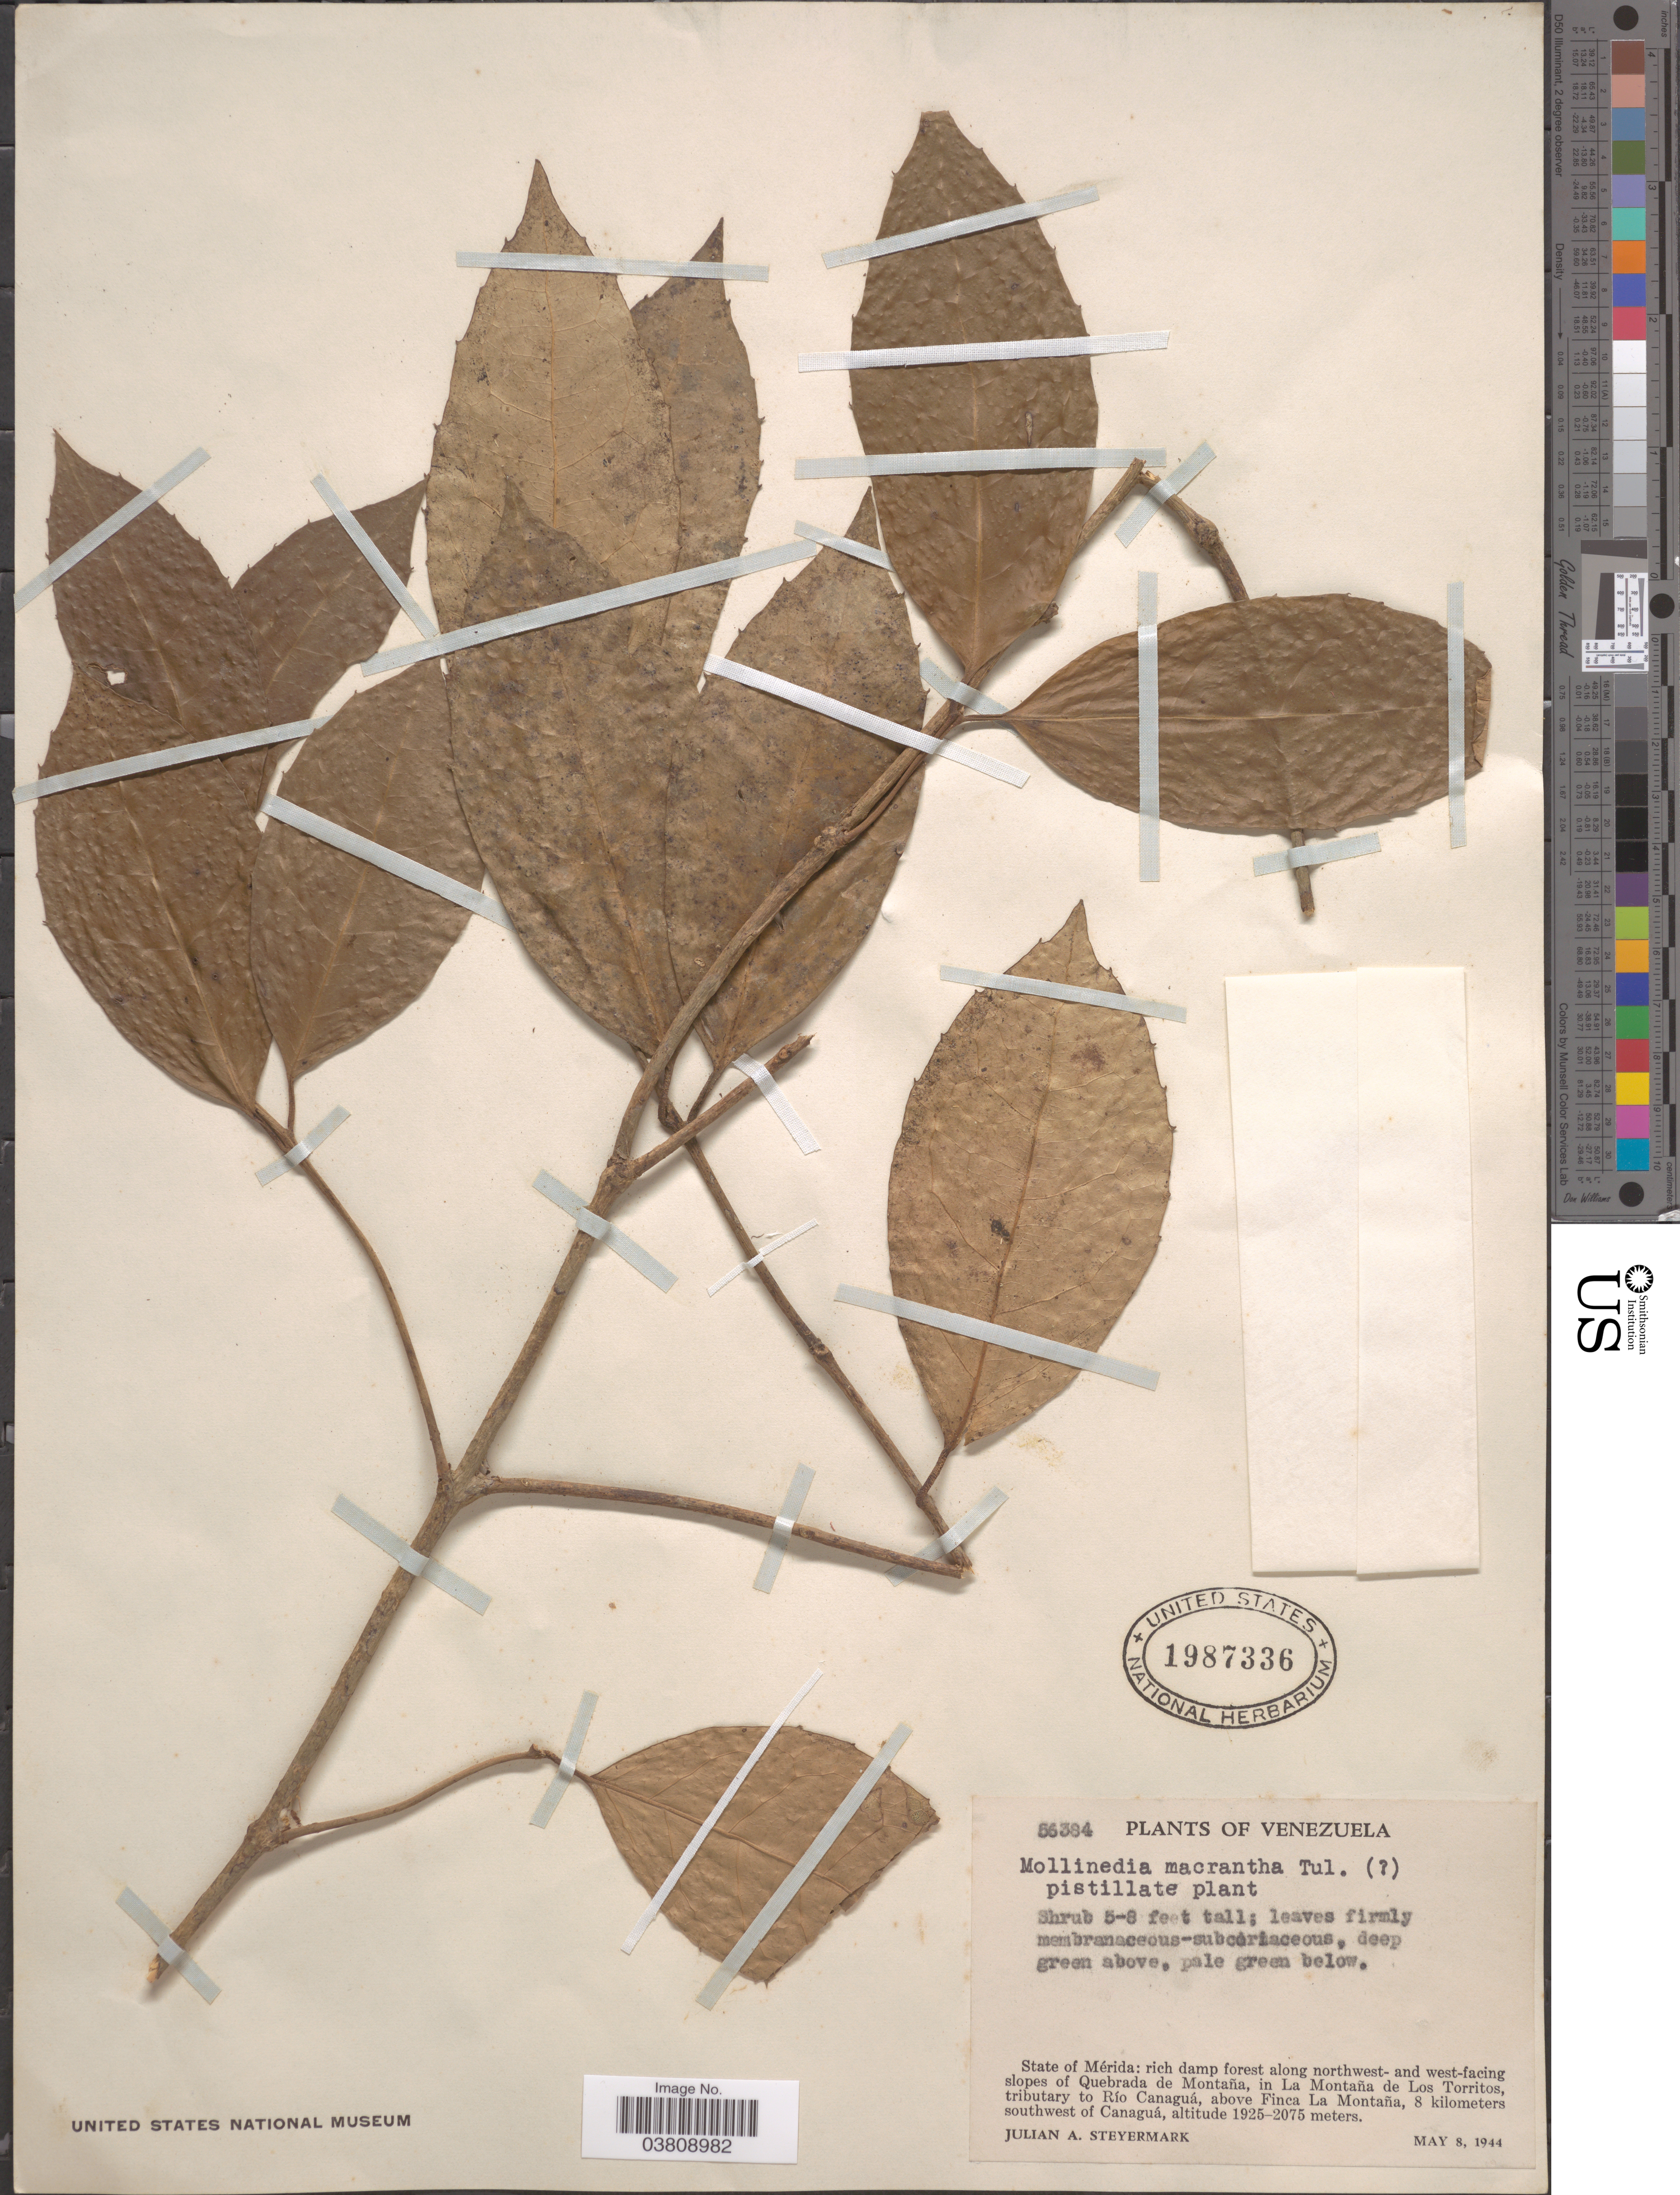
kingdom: Plantae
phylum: Tracheophyta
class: Magnoliopsida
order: Laurales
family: Monimiaceae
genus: Mollinedia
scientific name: Mollinedia macrantha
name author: Tul.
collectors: J. Steyermark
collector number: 56384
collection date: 1944-05-08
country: Venezuela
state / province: Merida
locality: Rich damp forest along northwest- and west-facing slopes of Quebrada de Montaña, in La Montaña de Los Torritos, tributary to Río Canaguá, above Finca La Montaña, 8 kilometers southwest of Canaguá.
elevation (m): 1925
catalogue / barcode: US 1987336